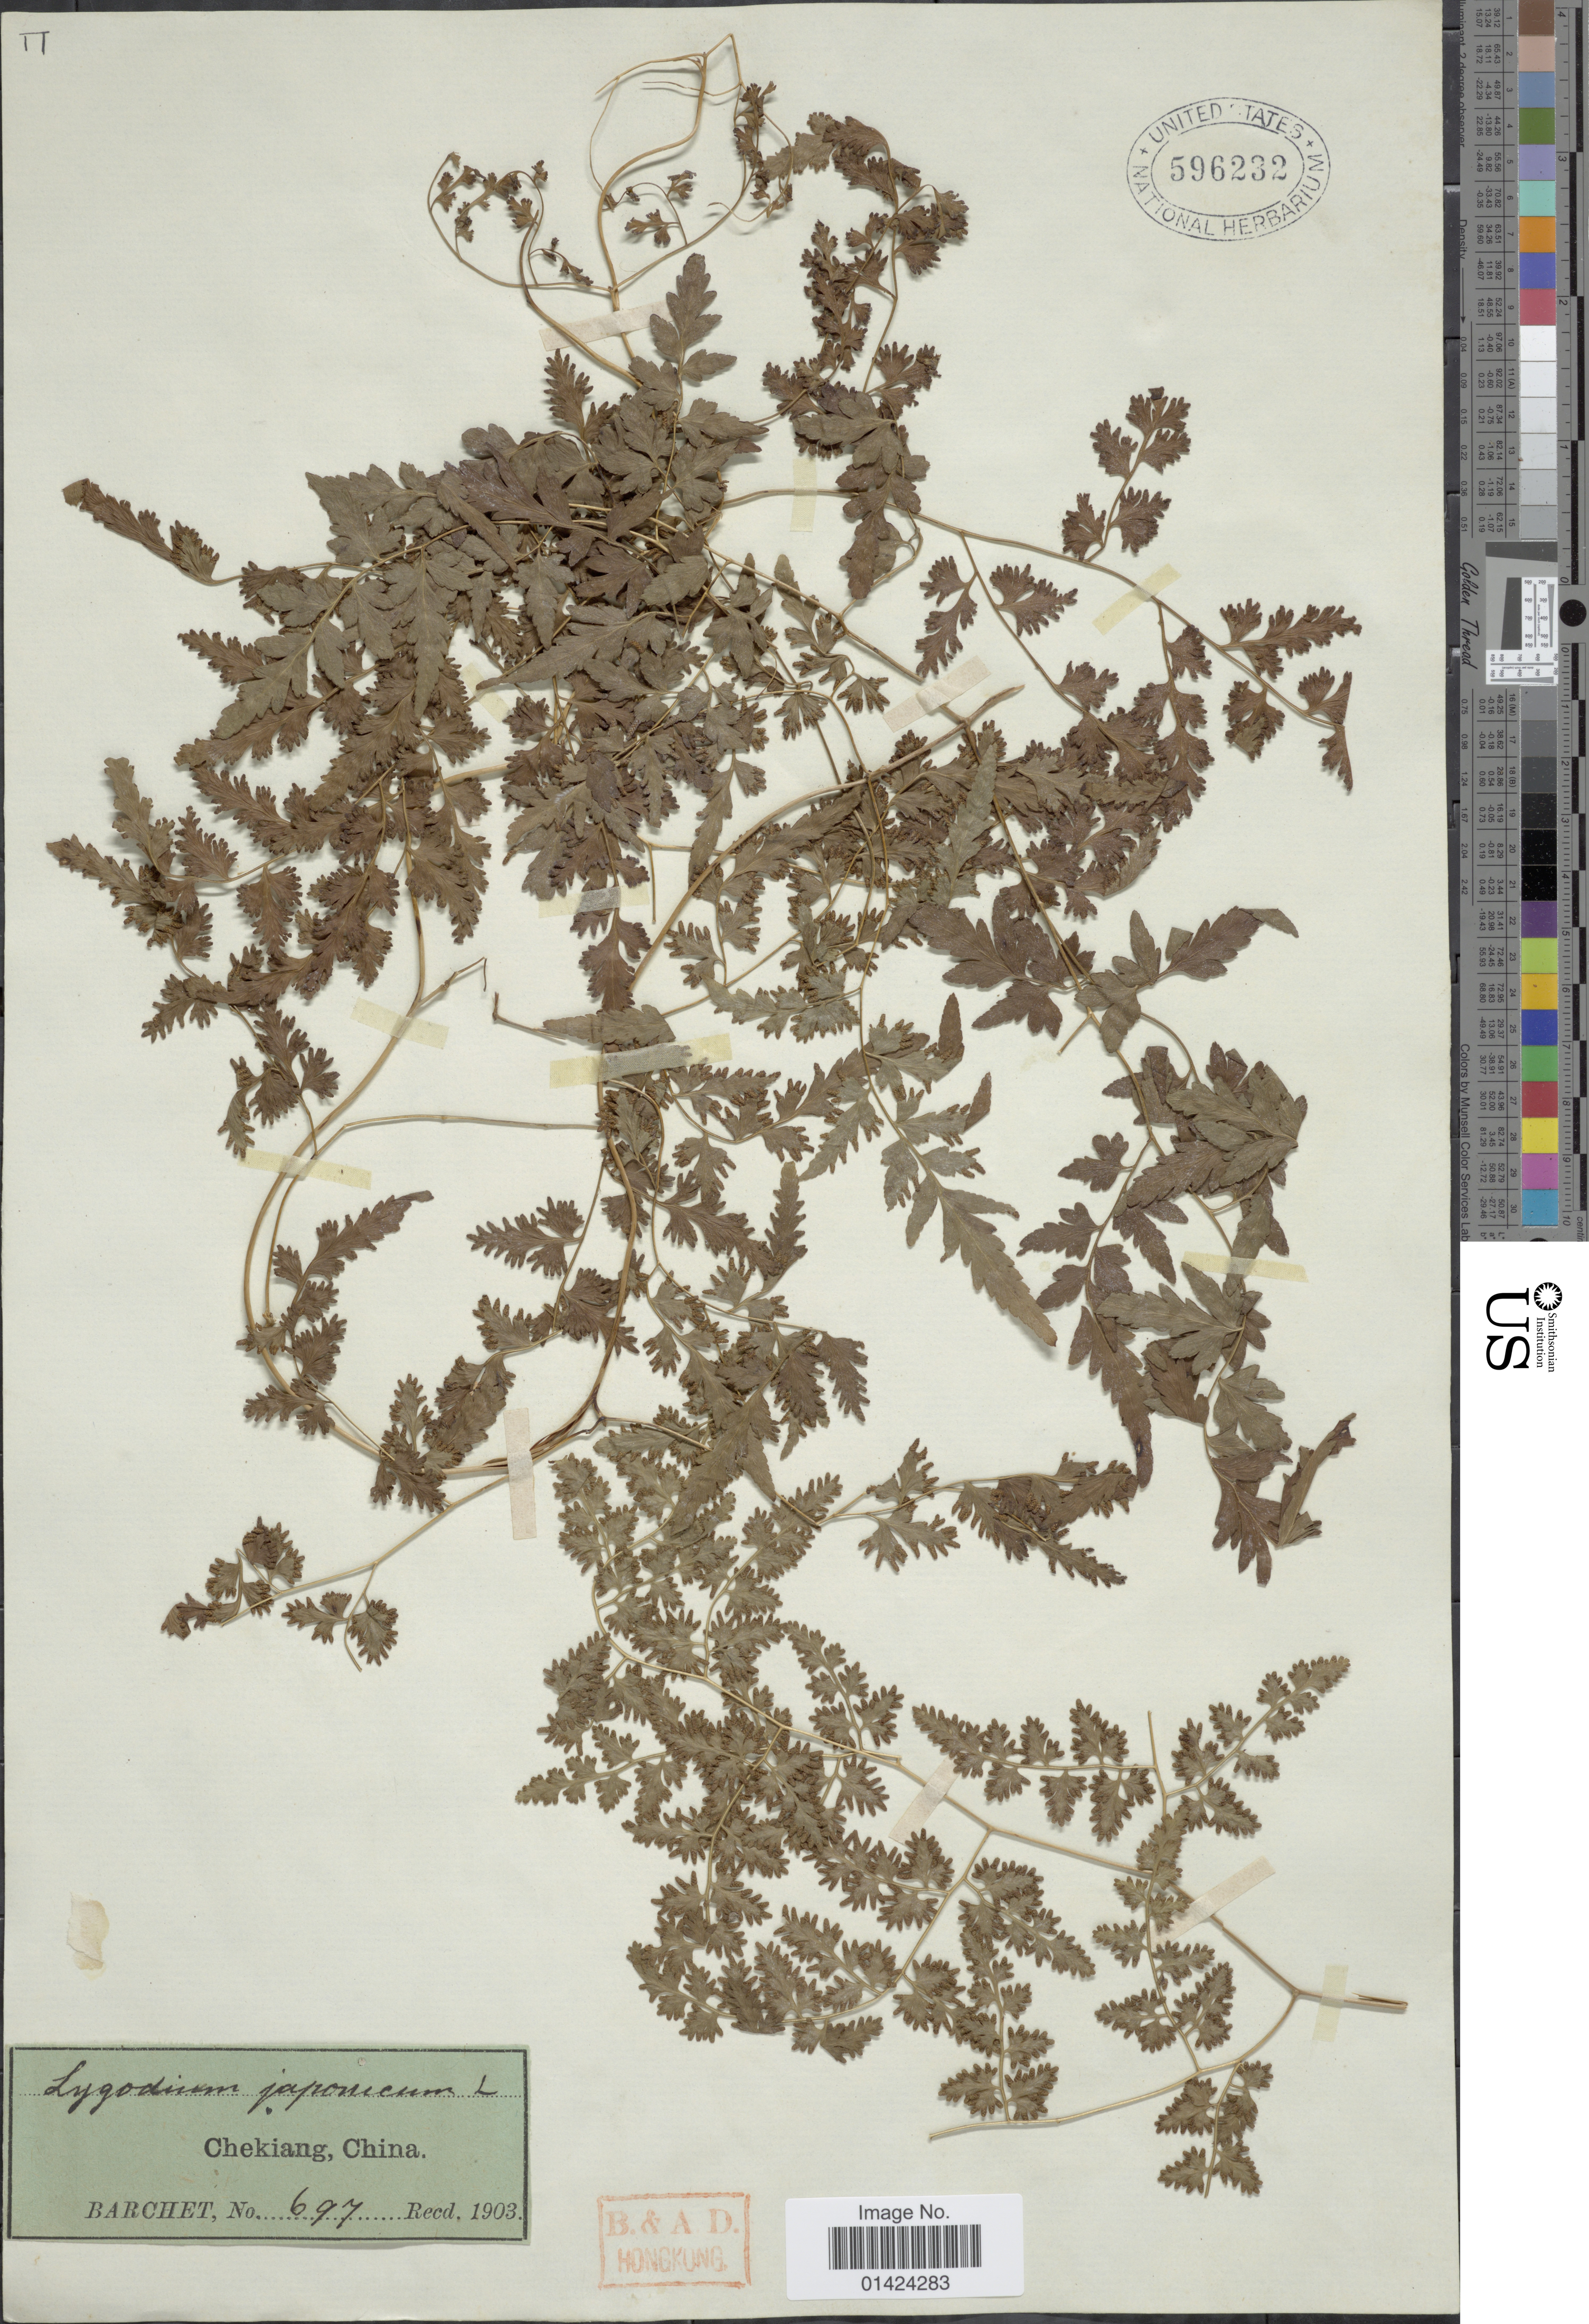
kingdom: Plantae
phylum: Tracheophyta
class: Polypodiopsida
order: Schizaeales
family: Lygodiaceae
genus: Lygodium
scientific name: Lygodium japonicum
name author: (Thunb.) Sw.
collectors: Barchet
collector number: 697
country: China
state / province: Zhejiang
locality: Chekiang.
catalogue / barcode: US 596232